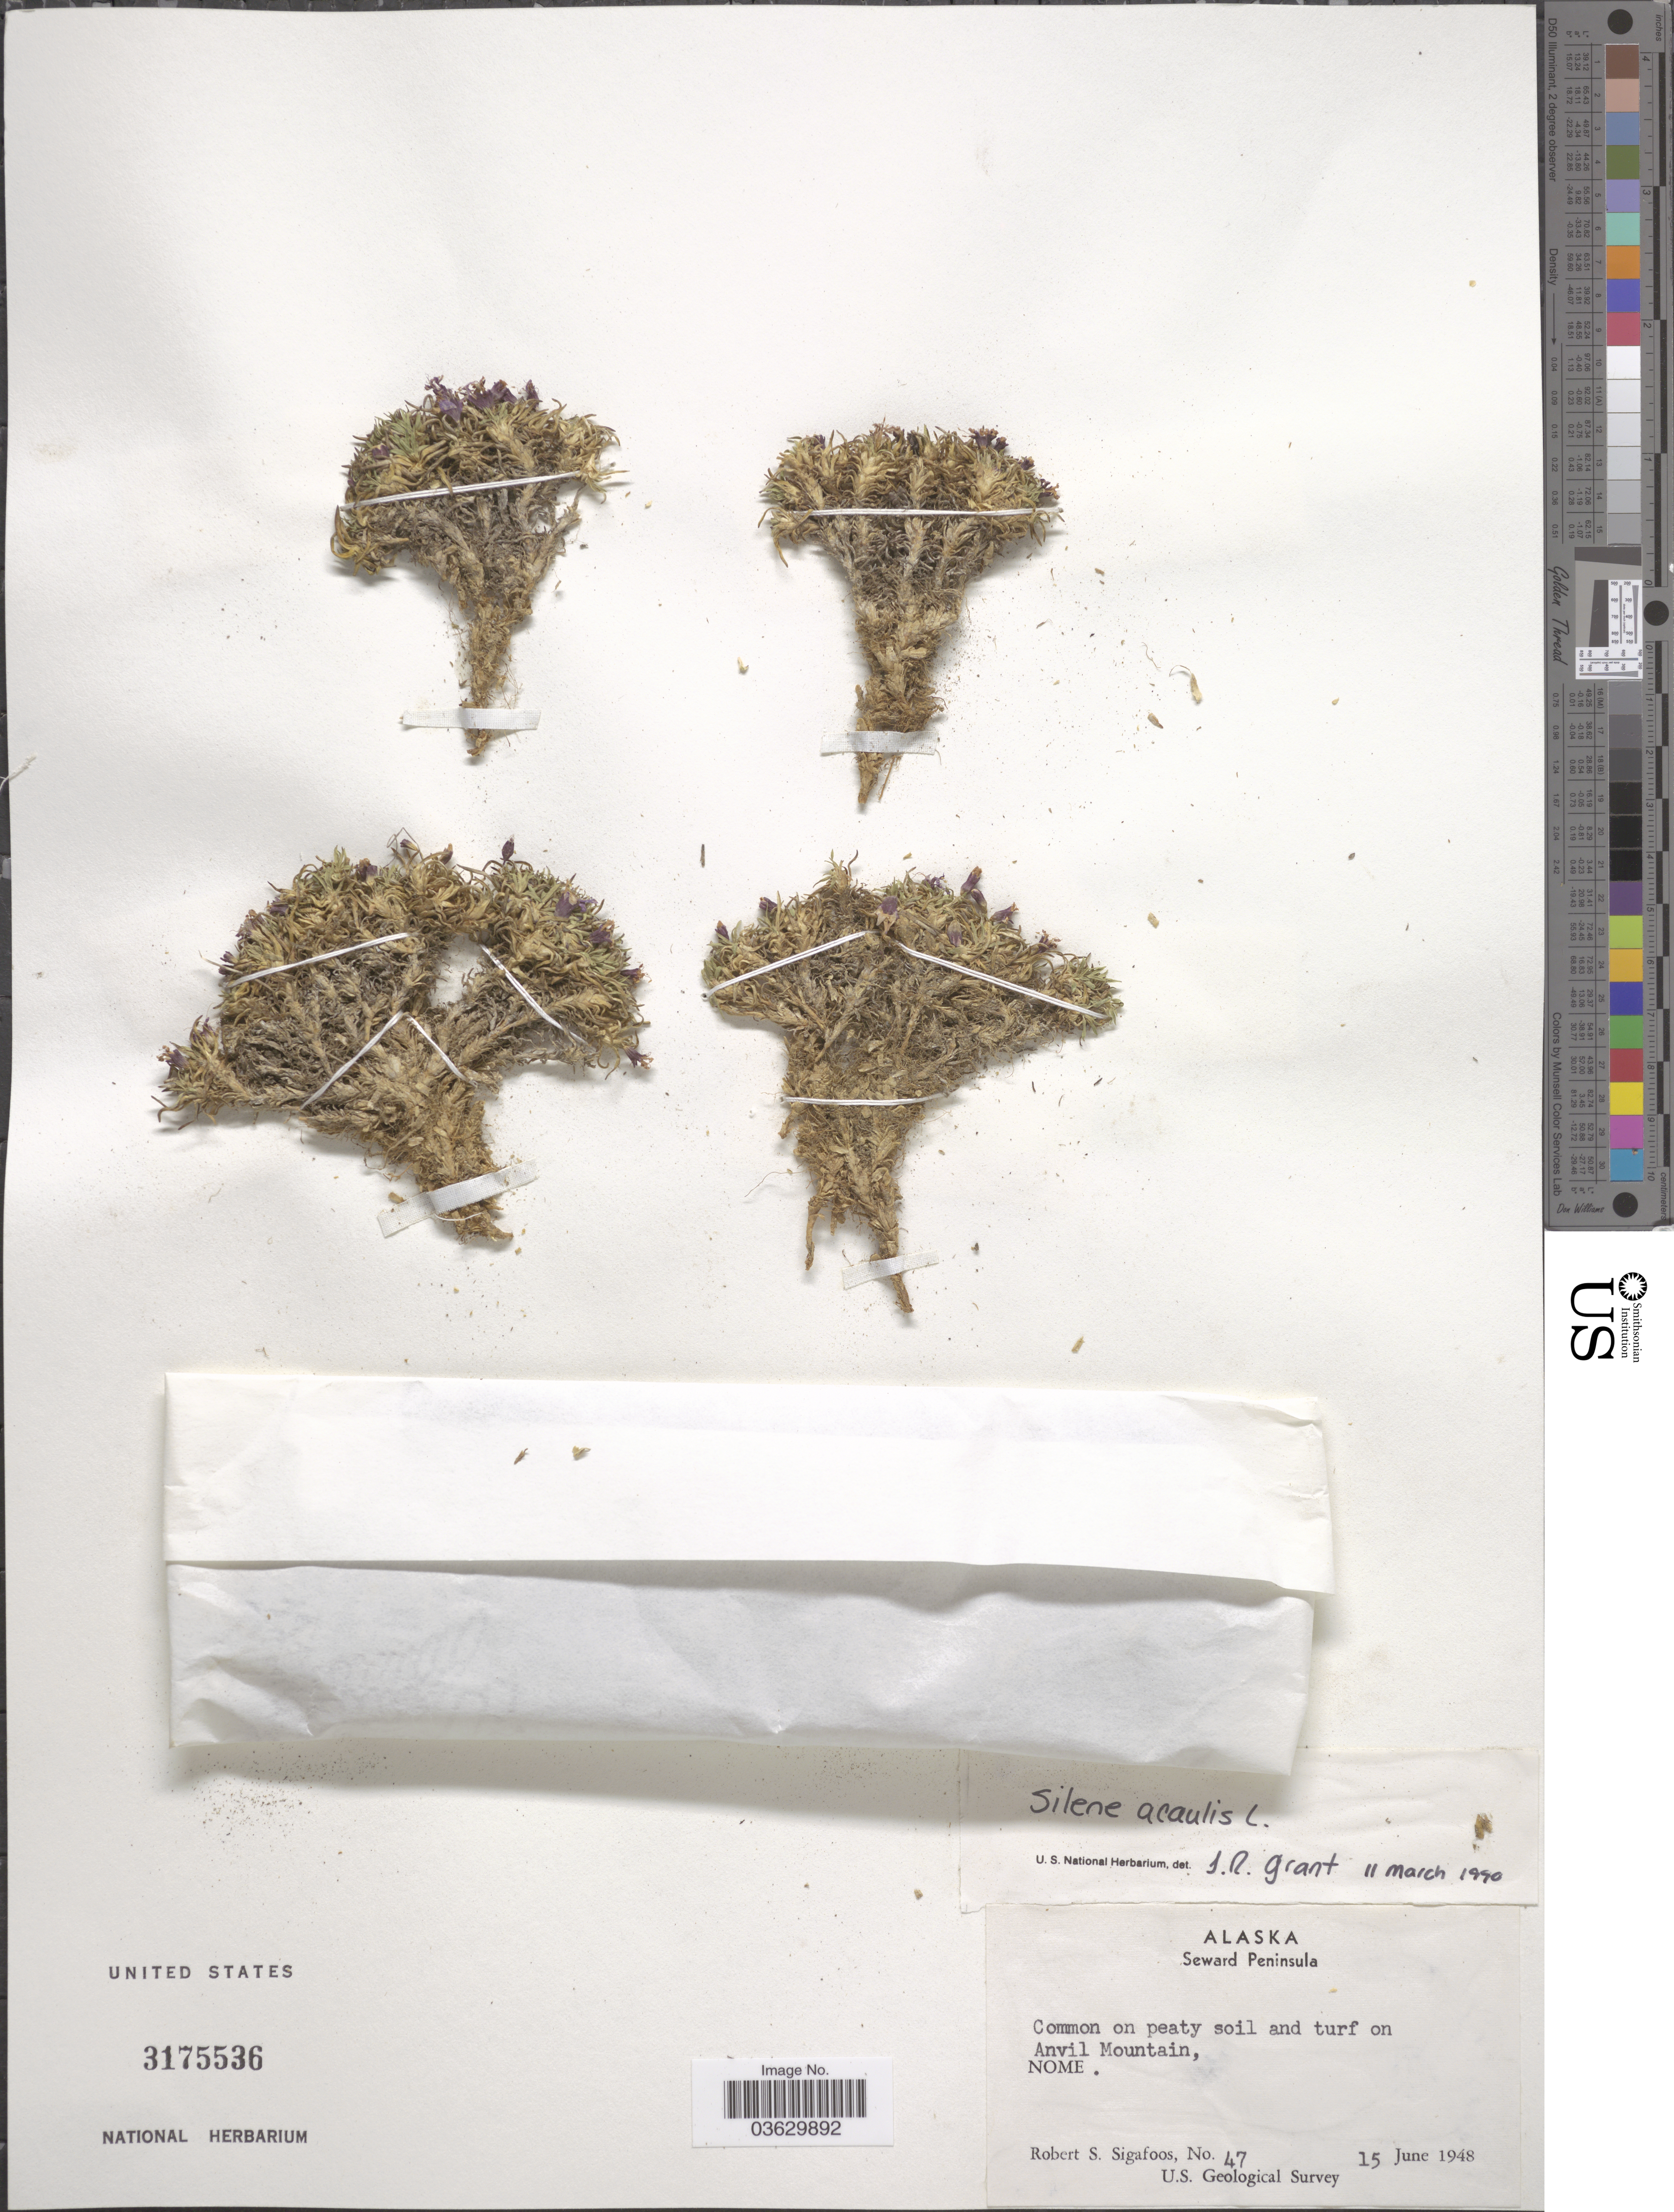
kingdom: Plantae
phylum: Tracheophyta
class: Magnoliopsida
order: Caryophyllales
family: Caryophyllaceae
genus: Silene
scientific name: Silene acaulis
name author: (L.) Jacq.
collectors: R. Sigafoos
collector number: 47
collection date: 1948-06-15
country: United States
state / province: Alaska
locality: Seward Peninsula. Common on peaty soil and turf on Anvil Mountain, Nome.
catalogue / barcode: US 3175536